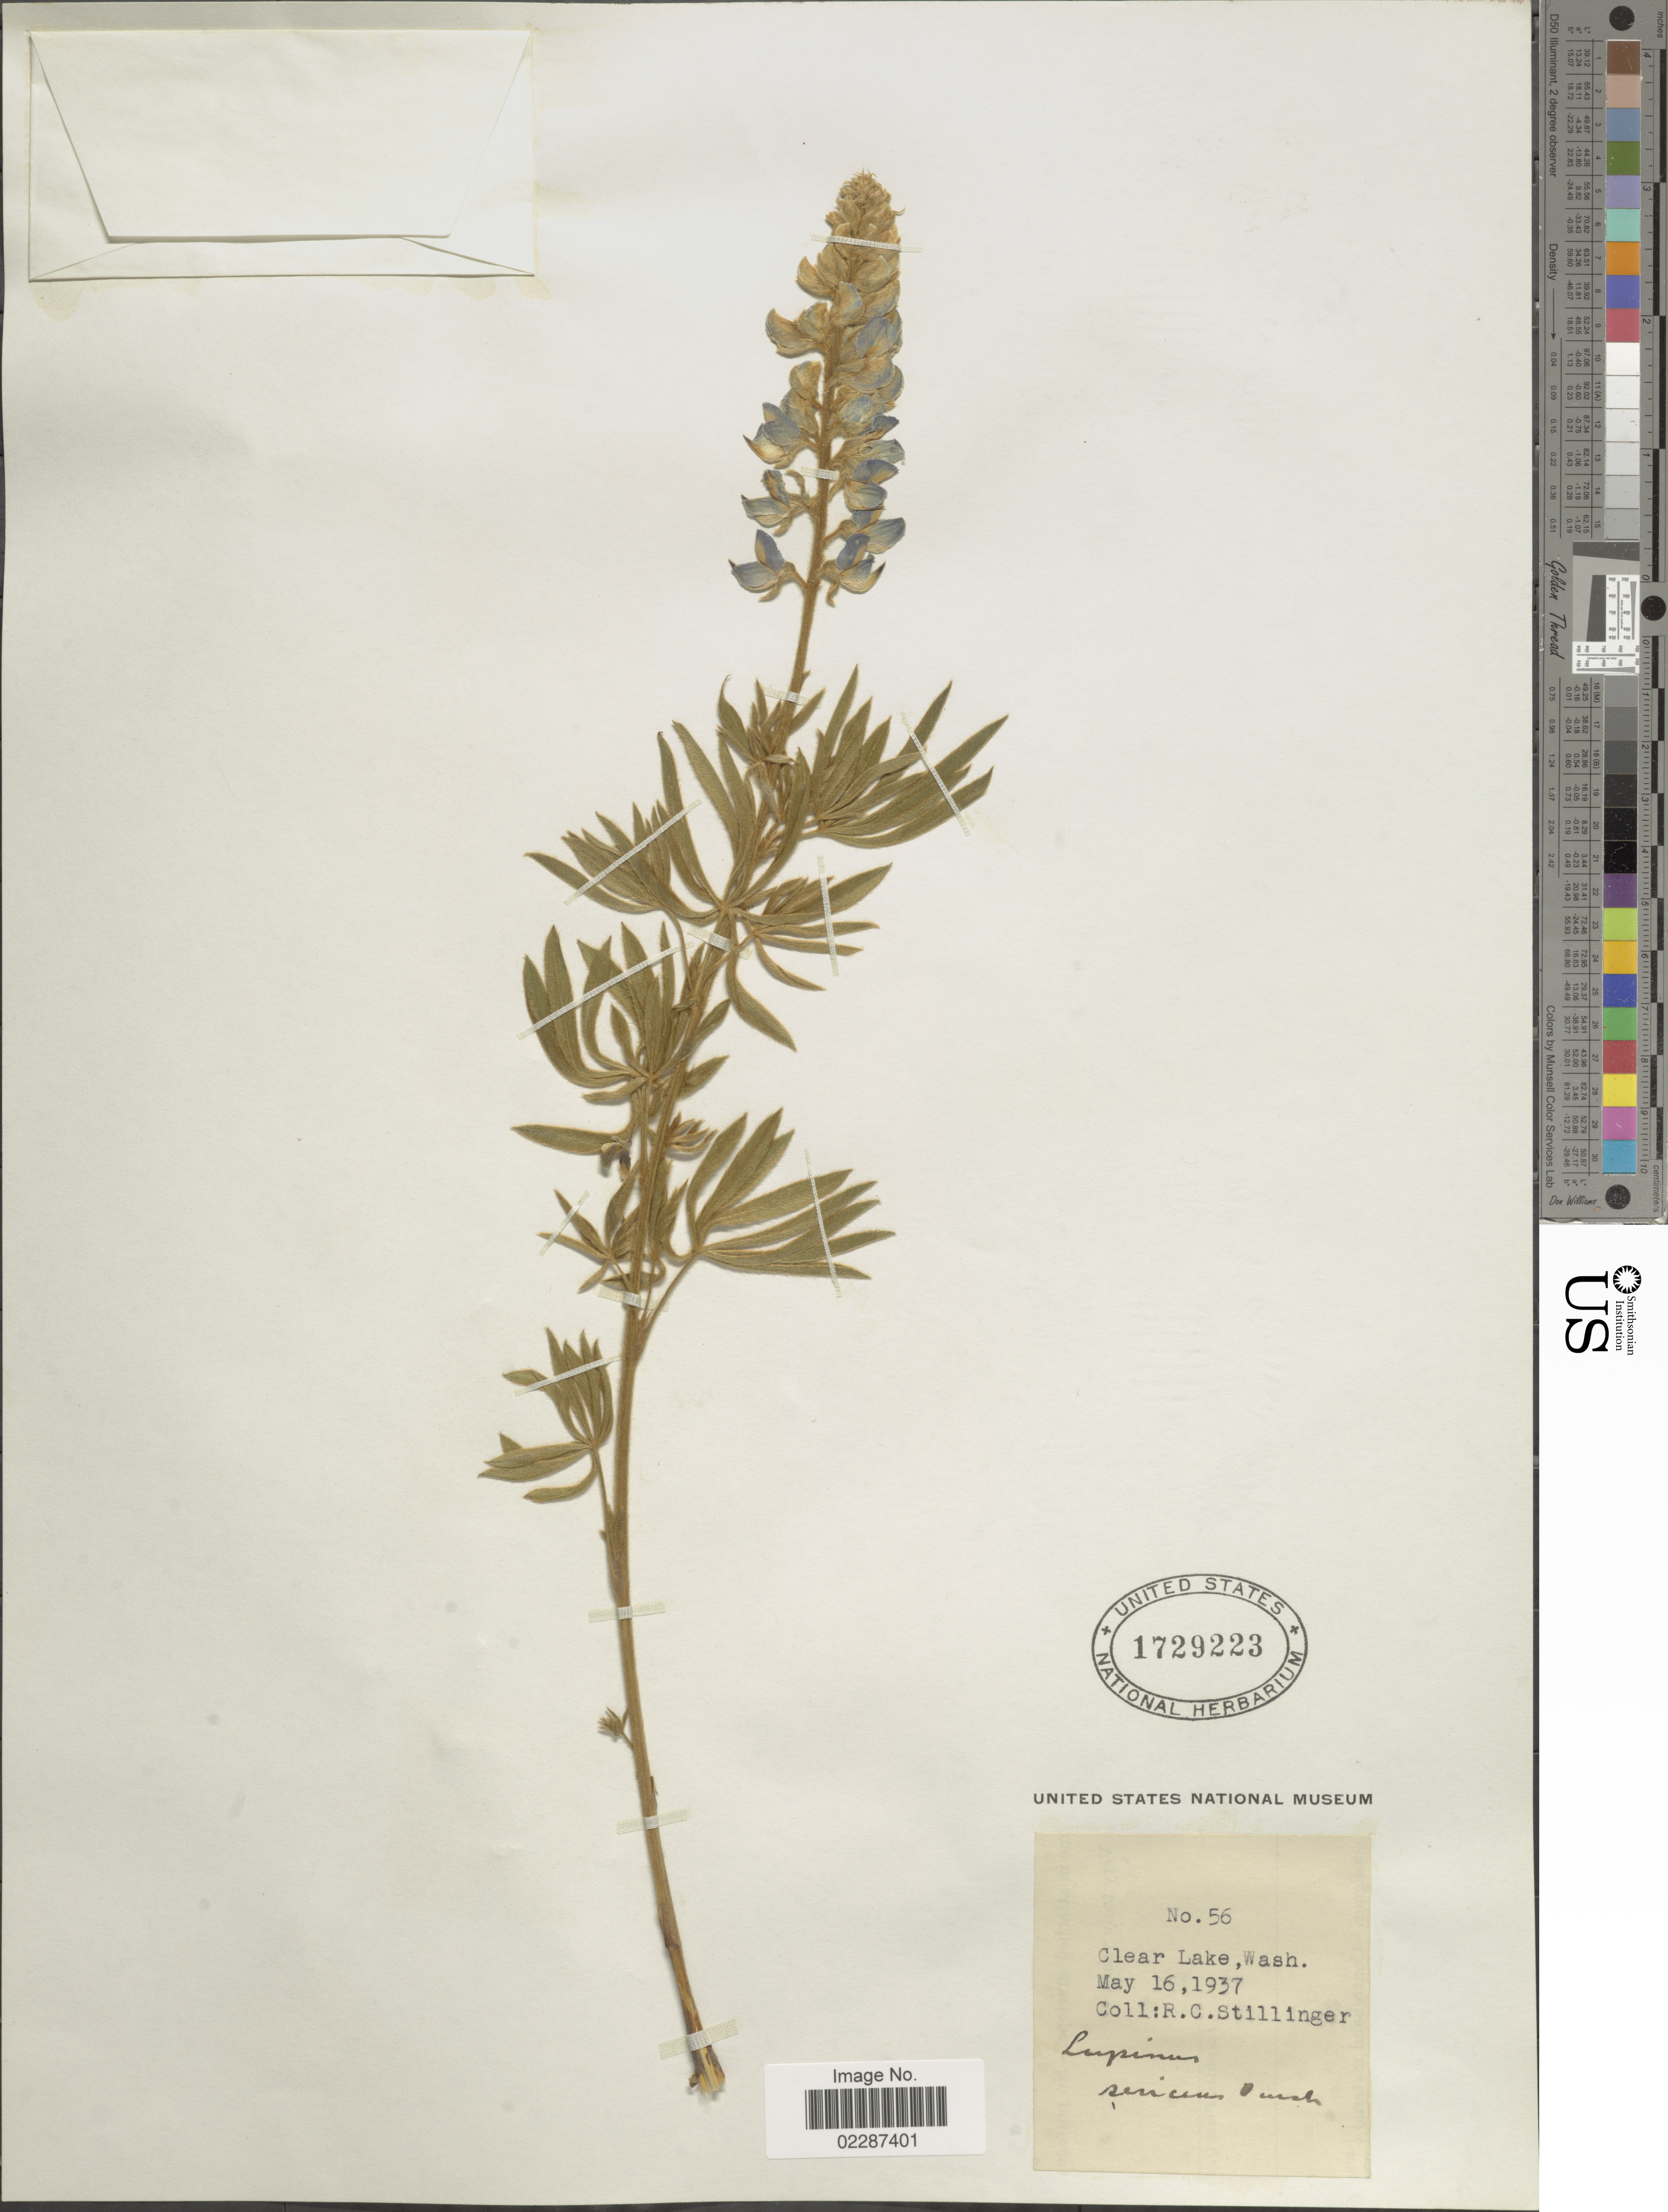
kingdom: Plantae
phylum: Tracheophyta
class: Magnoliopsida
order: Fabales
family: Fabaceae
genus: Lupinus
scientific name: Lupinus sericeus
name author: Pursh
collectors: R. Stillinger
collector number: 56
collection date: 1937-05-16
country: United States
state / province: Washington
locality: Clear Lake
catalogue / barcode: US 1729223